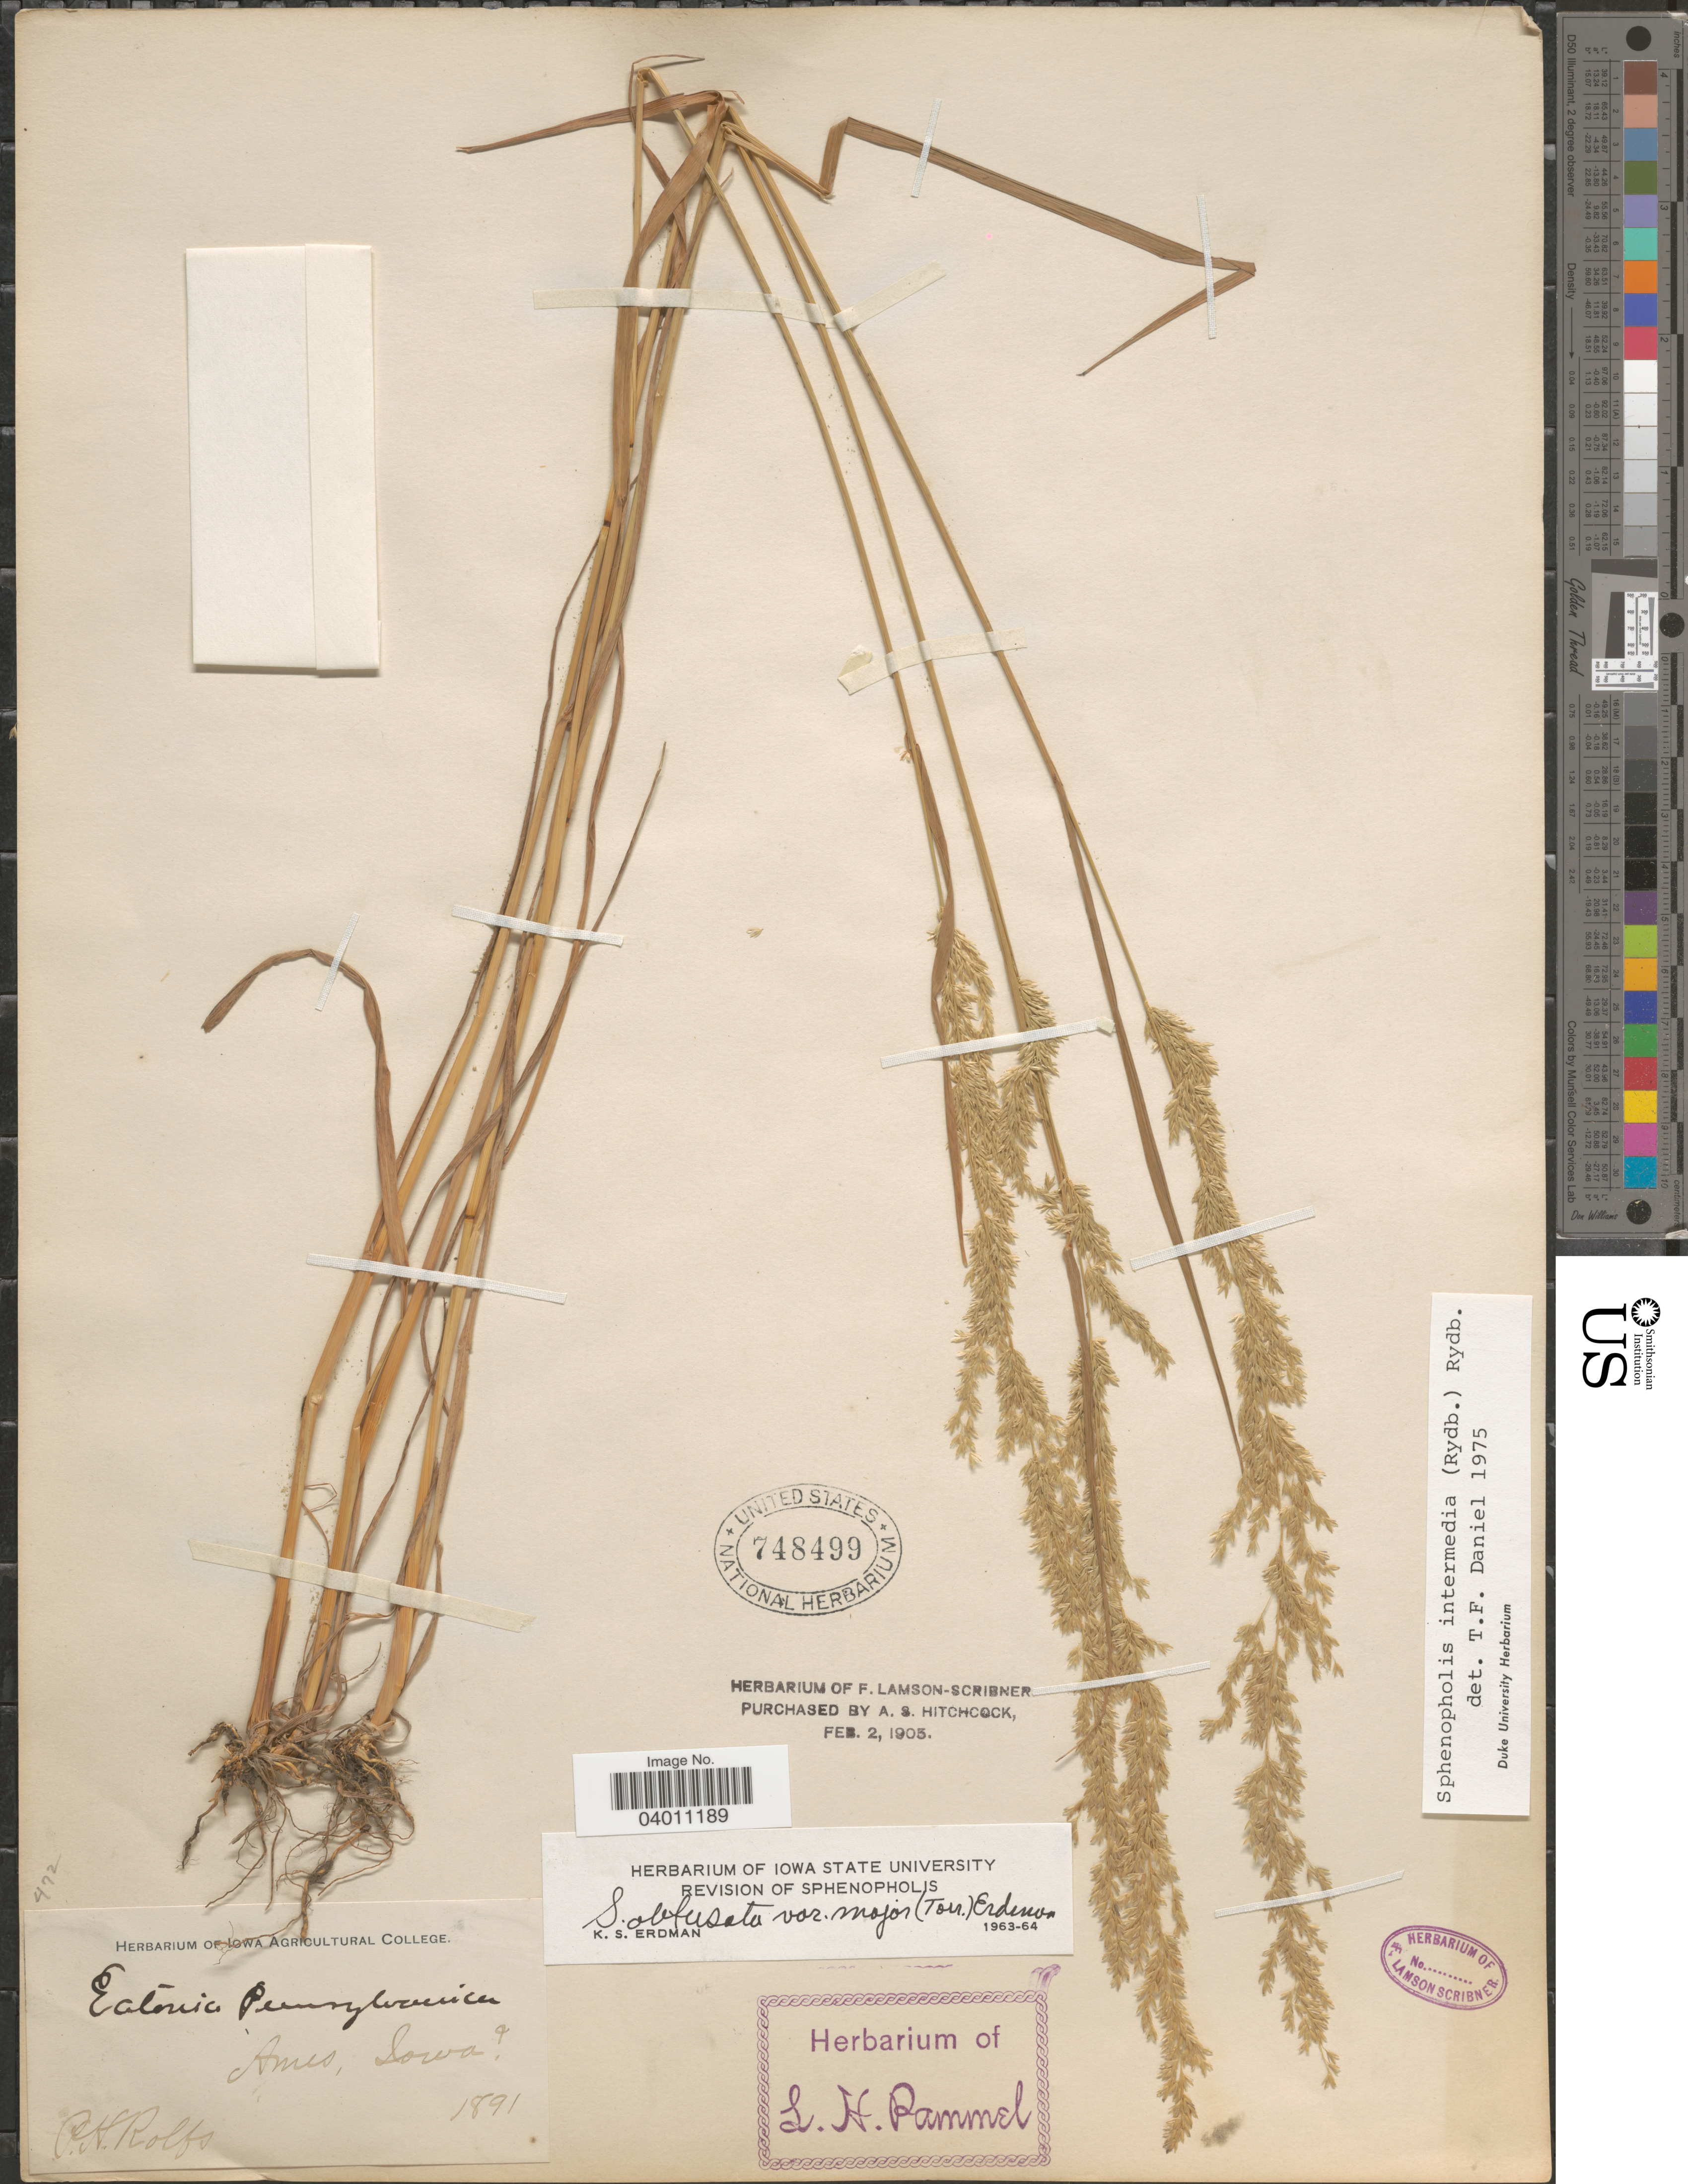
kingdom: Plantae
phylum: Tracheophyta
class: Liliopsida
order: Poales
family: Poaceae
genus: Sphenopholis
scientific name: Sphenopholis intermedia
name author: (Rydb.) Rydb.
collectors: P. H. Rolfs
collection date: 1891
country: United States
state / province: Iowa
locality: Ames.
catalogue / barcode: US 748499